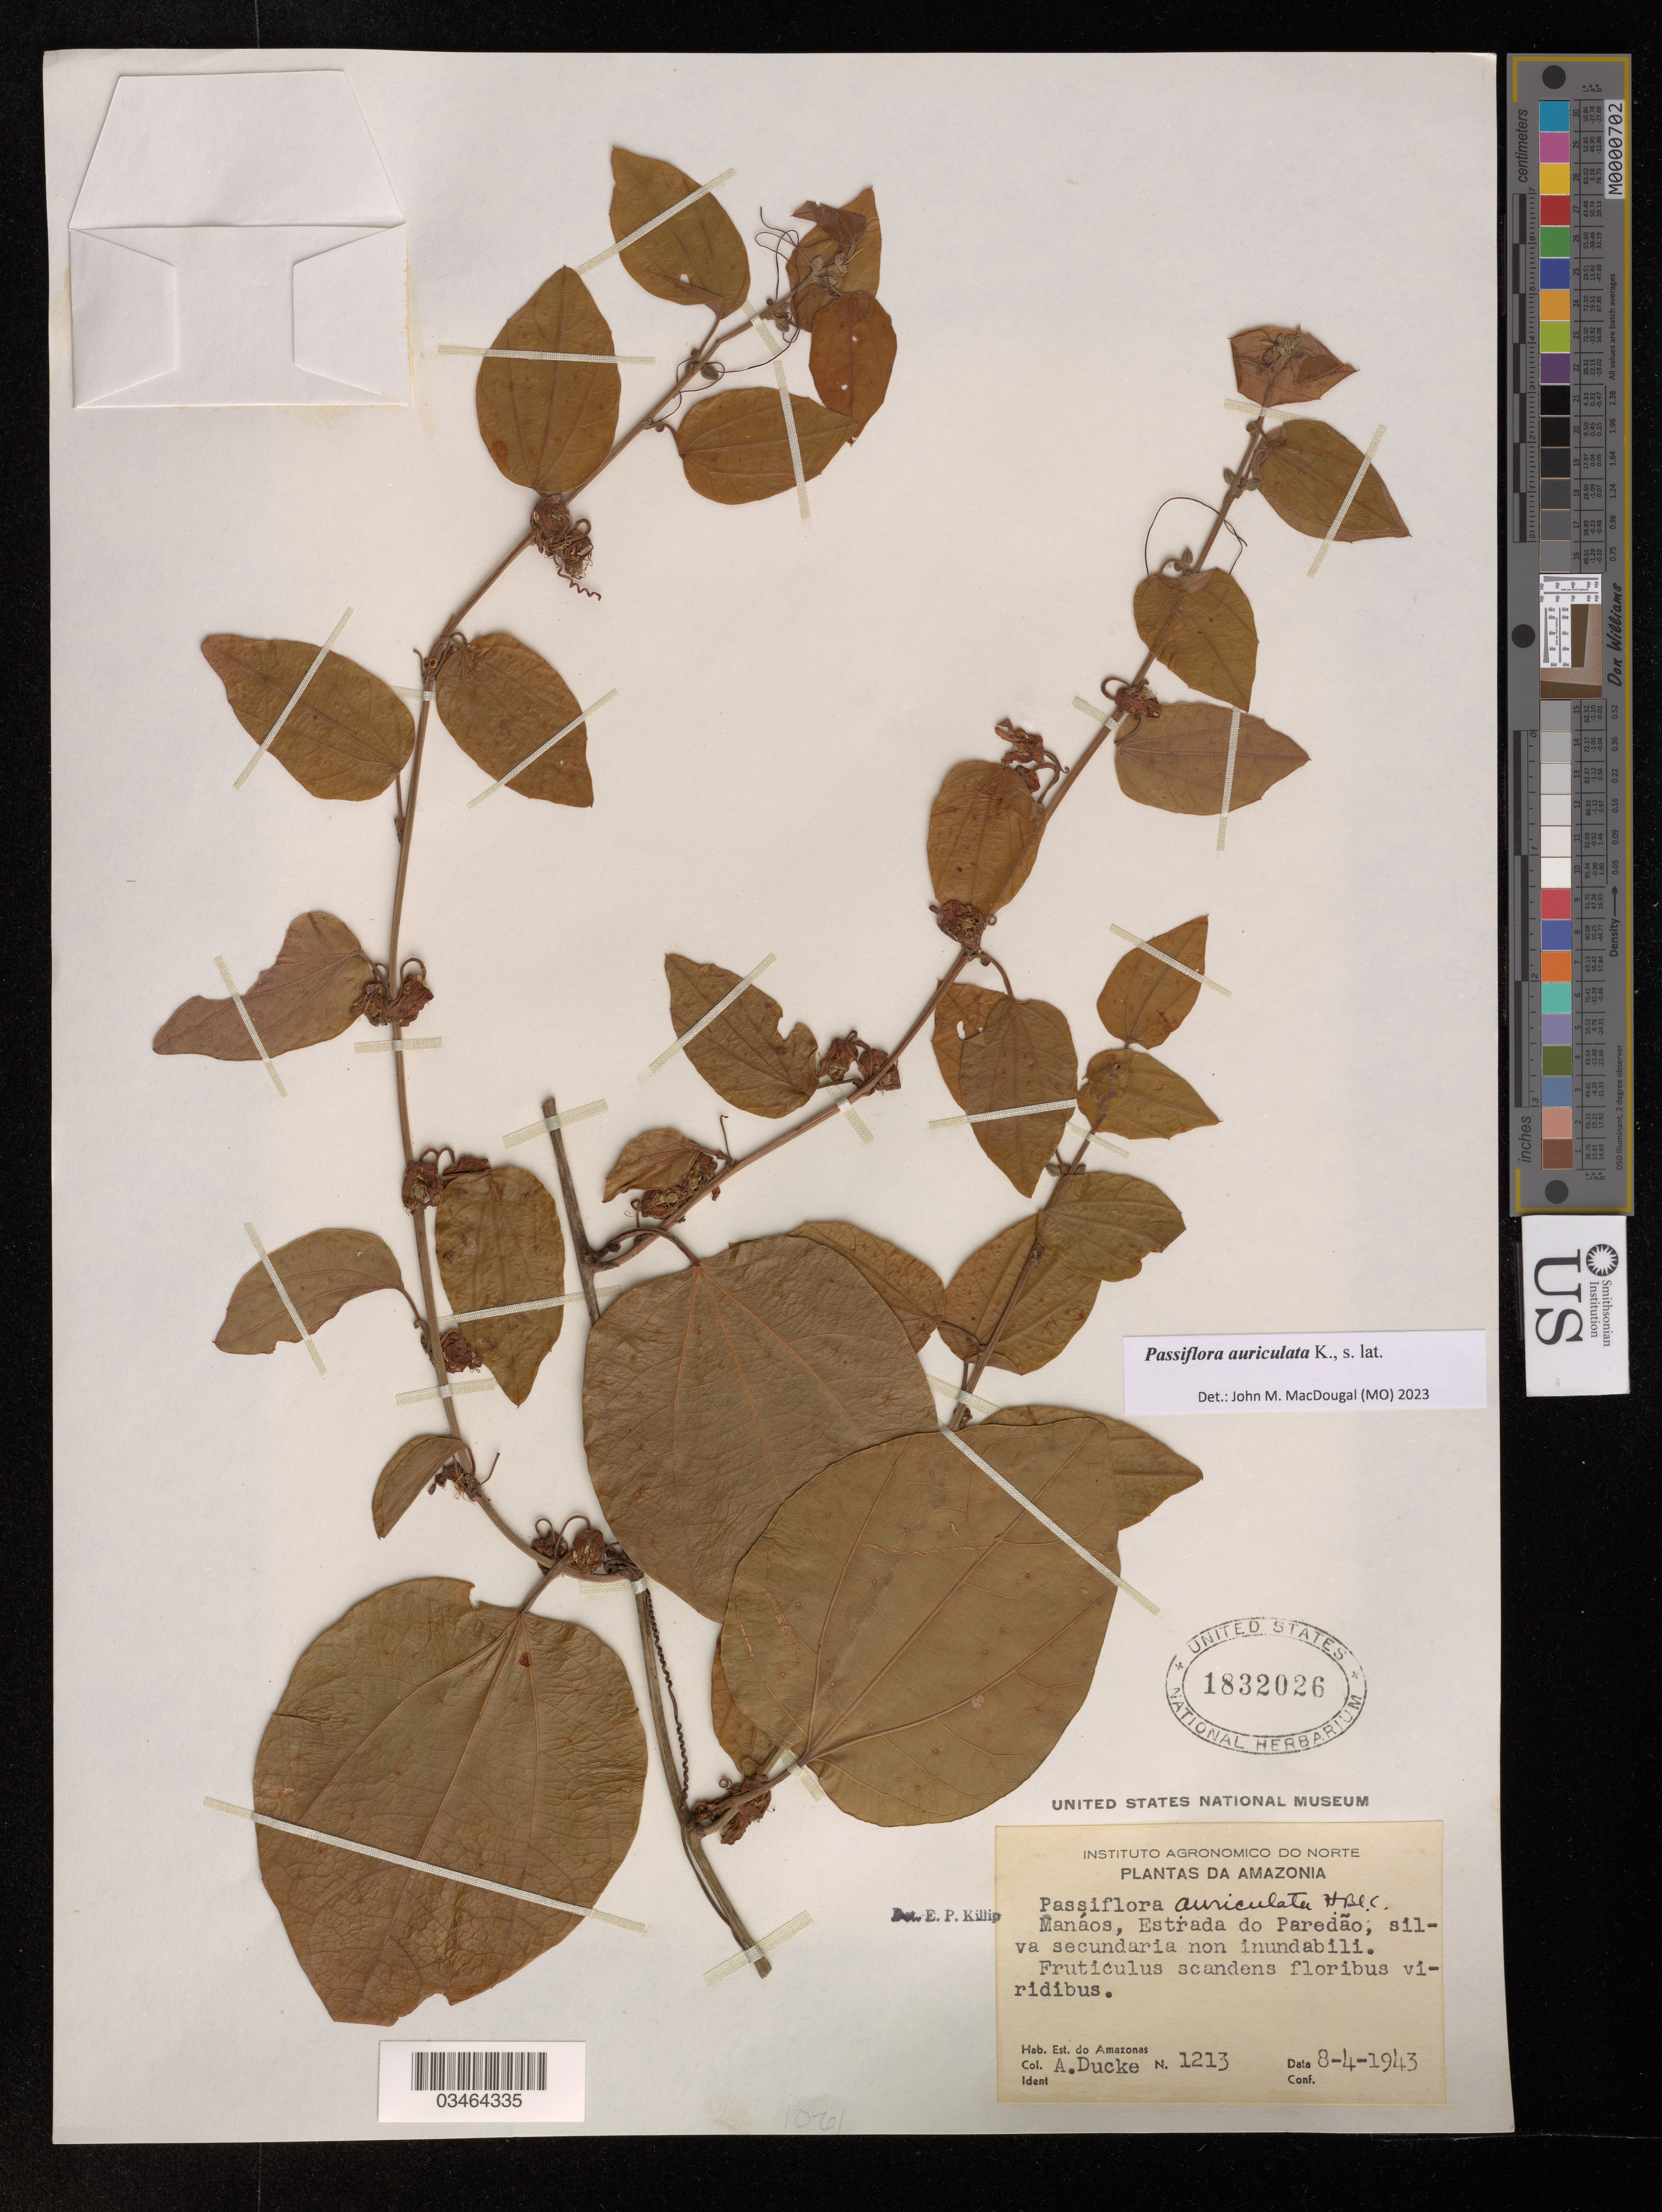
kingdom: Plantae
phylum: Tracheophyta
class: Magnoliopsida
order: Malpighiales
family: Passifloraceae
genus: Passiflora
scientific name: Passiflora auriculata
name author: Kunth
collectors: A. Ducke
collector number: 1213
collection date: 1943-04-08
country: Brazil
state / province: Amazonas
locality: Amazonia. Manáos, Estrada do Paredão.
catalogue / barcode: US 1832026